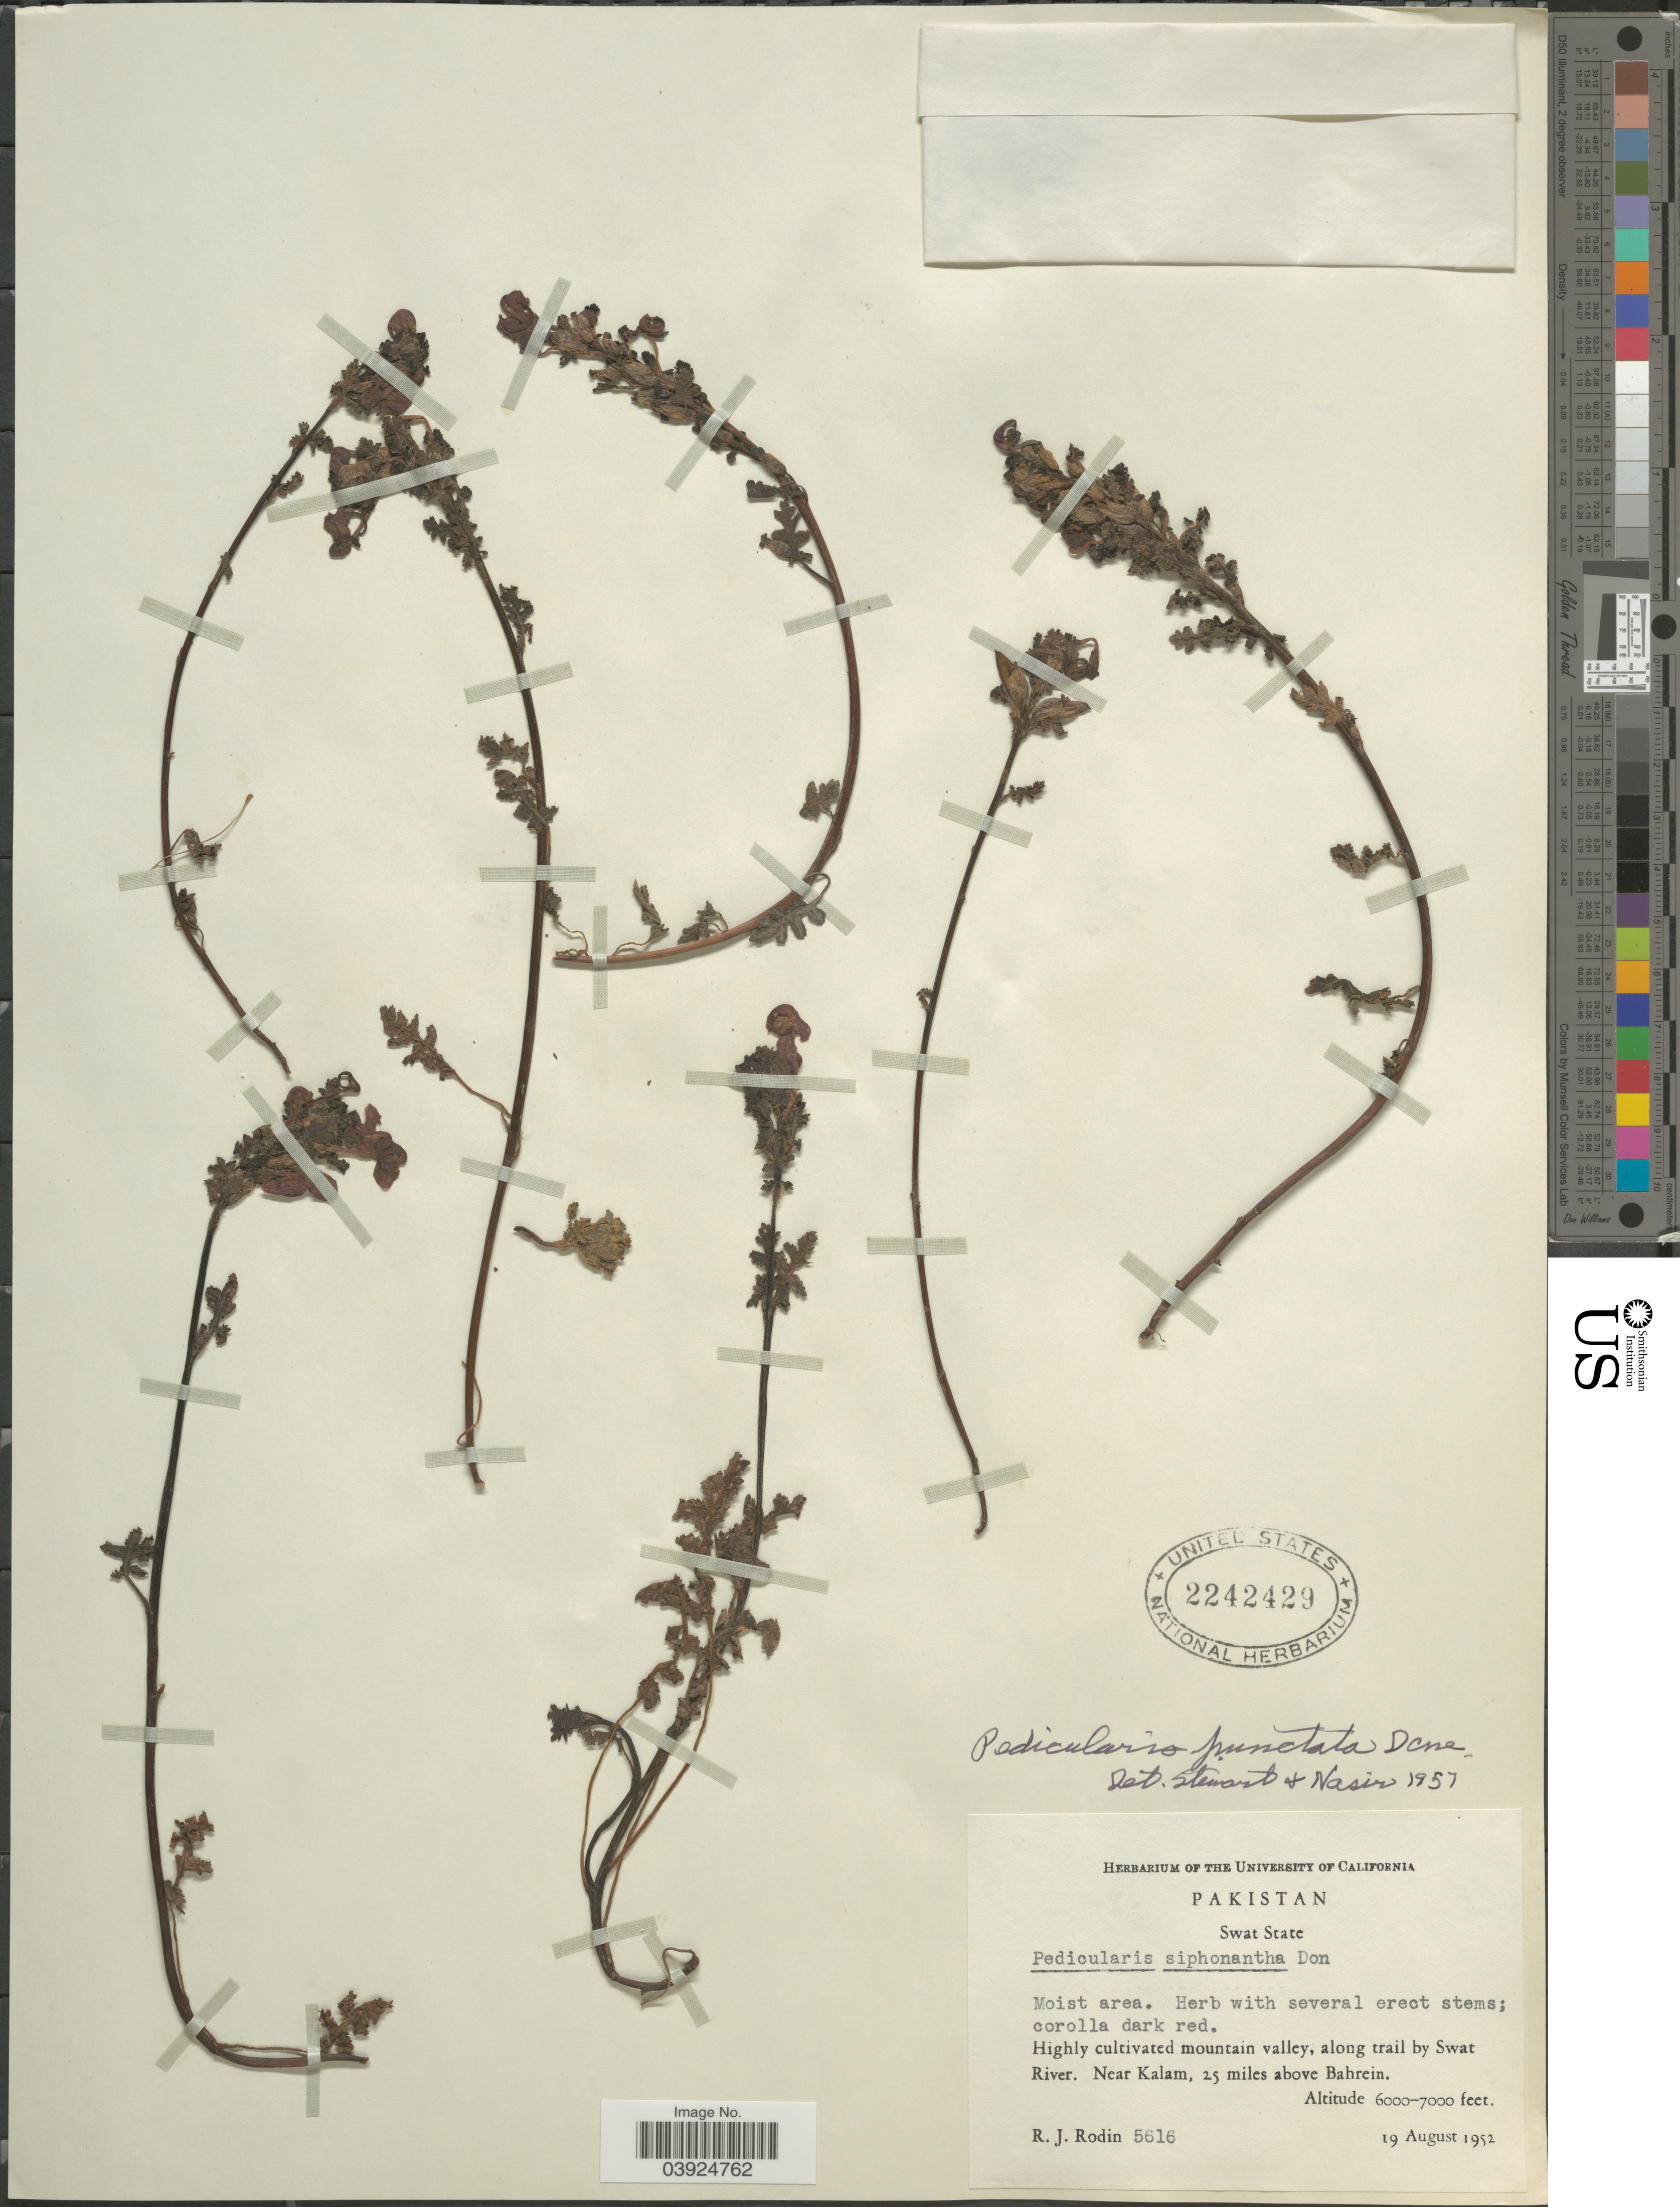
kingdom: Plantae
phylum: Tracheophyta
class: Magnoliopsida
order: Lamiales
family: Orobanchaceae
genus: Pedicularis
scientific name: Pedicularis punctata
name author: Decne.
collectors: R. J. Rodin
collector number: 5616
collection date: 1952-08-19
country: Pakistan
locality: Swat State. Highly cultivated mountain valley, along trail by Swat River. Near Kalam, 25 miles above Bahrein.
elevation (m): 1829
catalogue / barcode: US 2242429